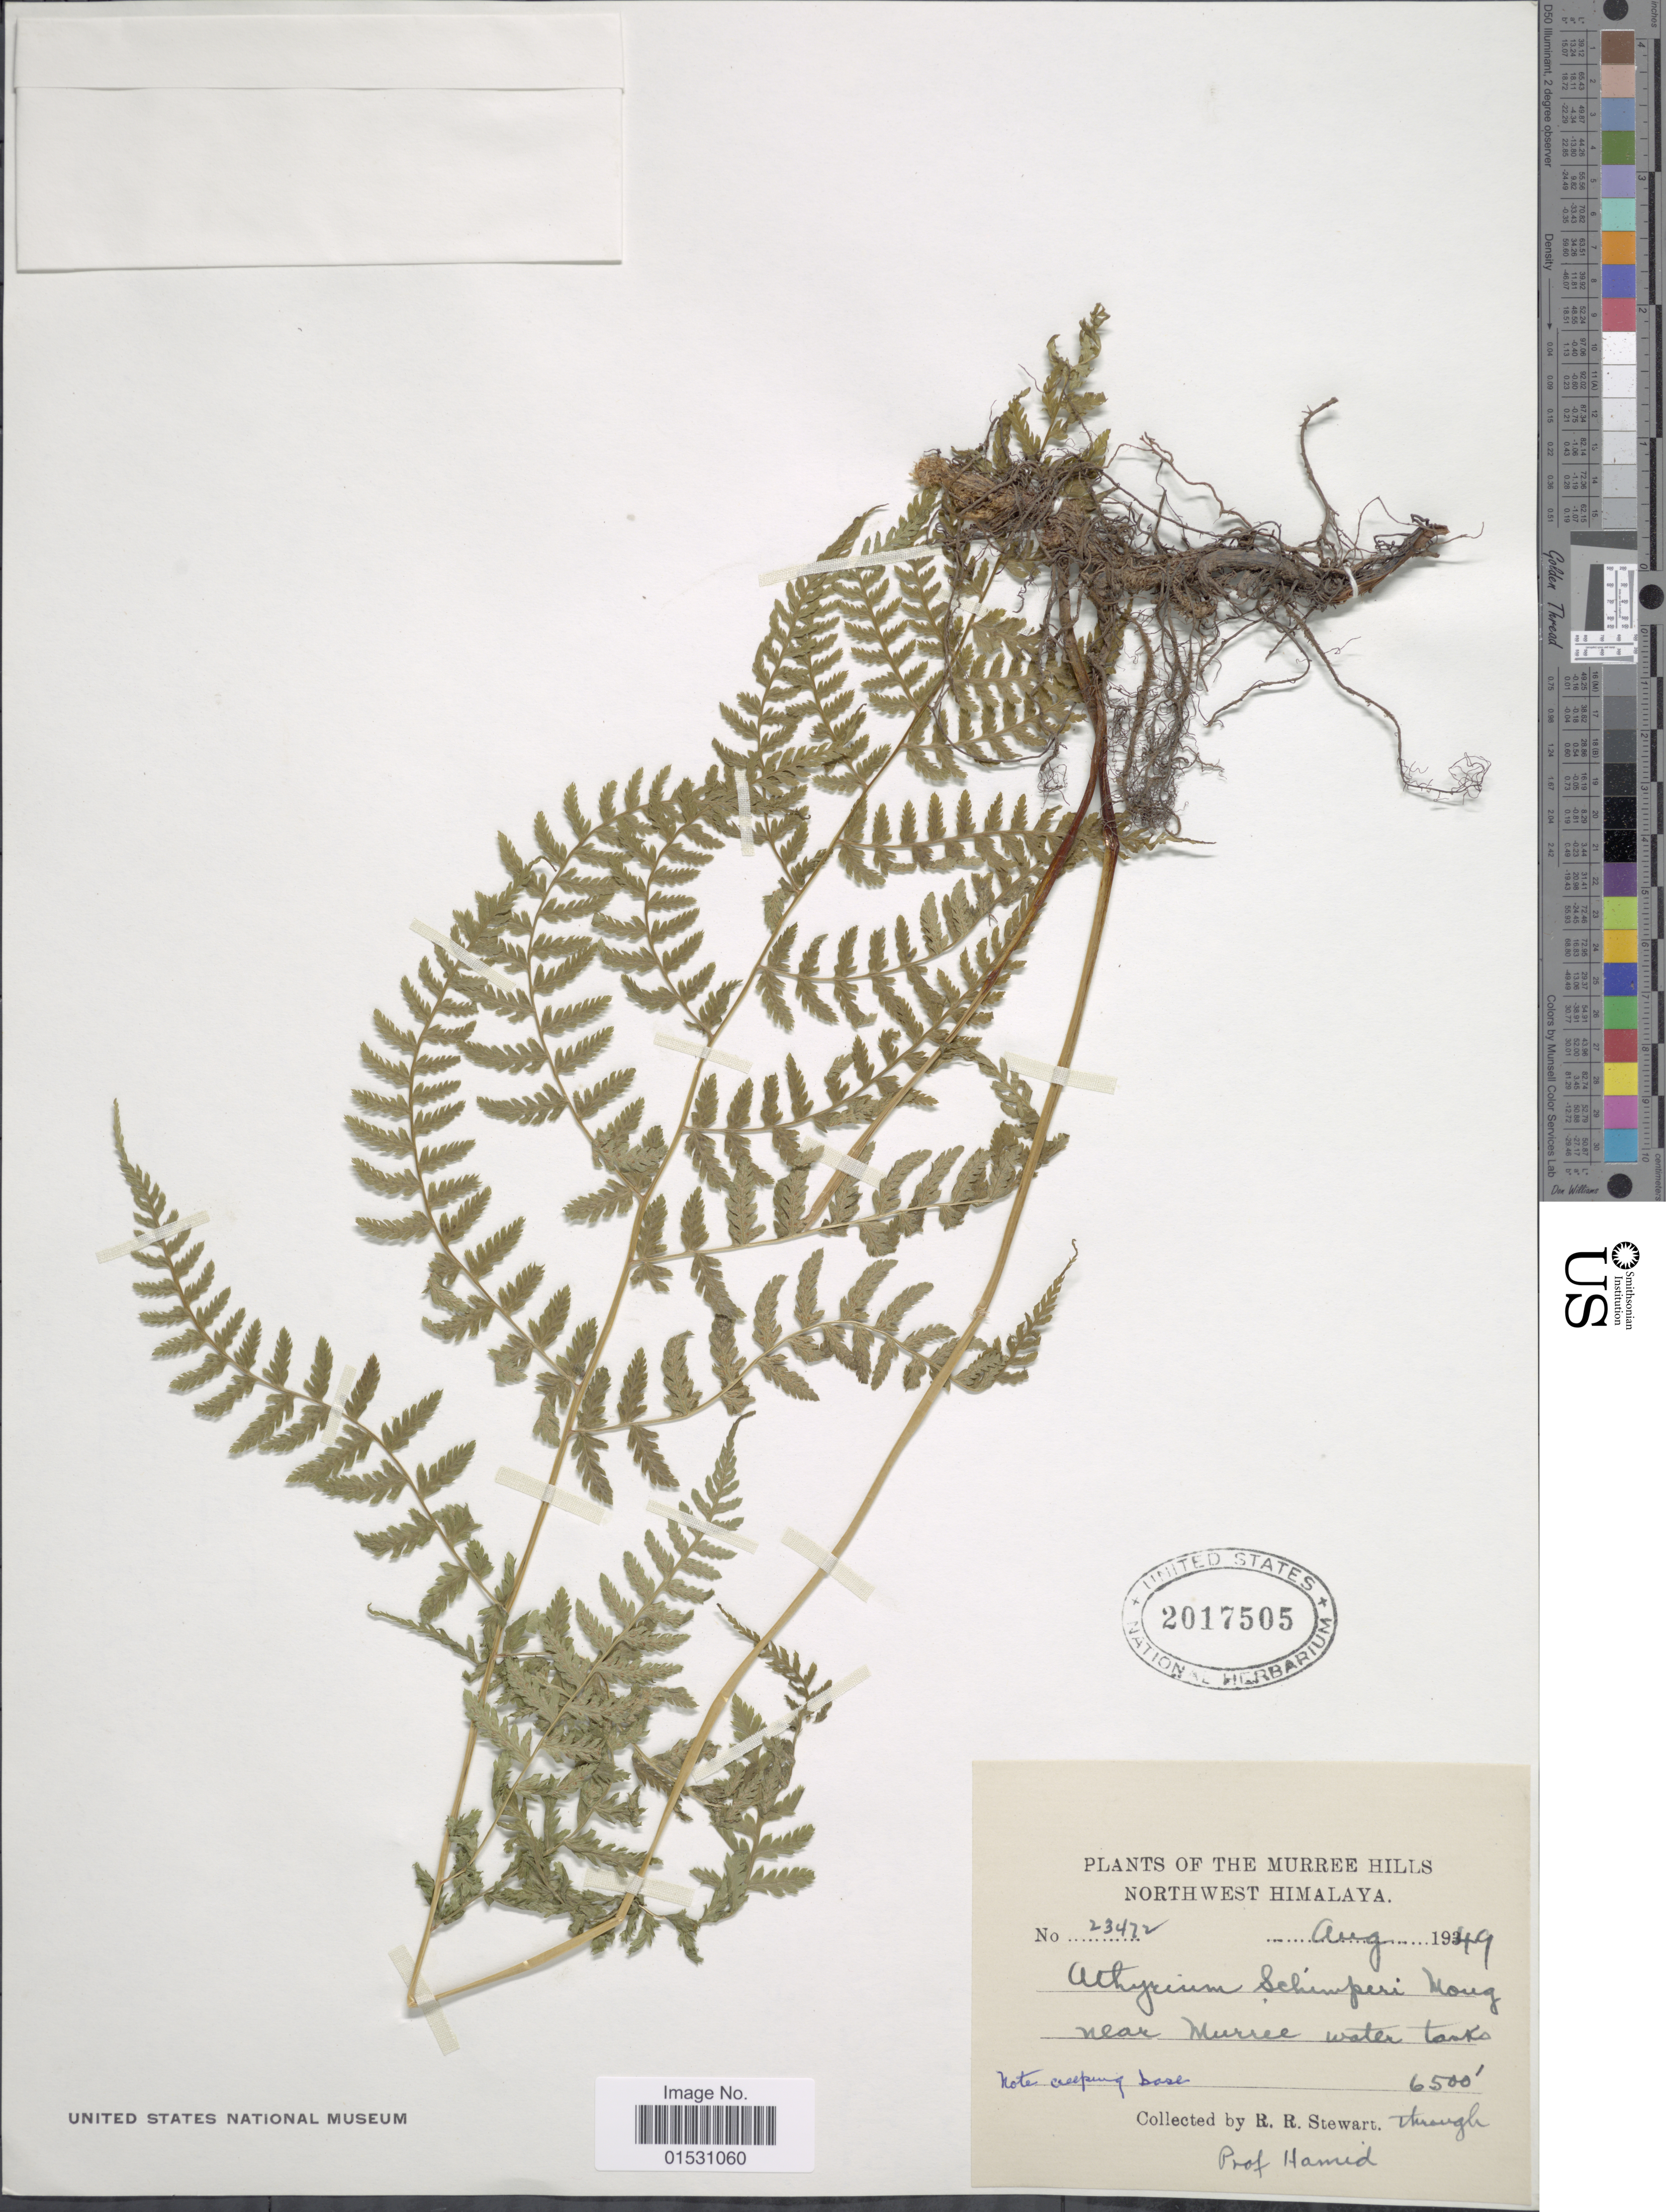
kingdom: Plantae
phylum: Tracheophyta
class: Polypodiopsida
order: Polypodiales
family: Athyriaceae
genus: Athyrium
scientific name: Athyrium schimperi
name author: Mougeot ex Fée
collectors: R. R. Stewart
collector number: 23472*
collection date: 1949-08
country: Pakistan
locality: The Murree Hills. Northwest Himalaya. Near Murree water tanks.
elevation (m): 1981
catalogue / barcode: US 2017505